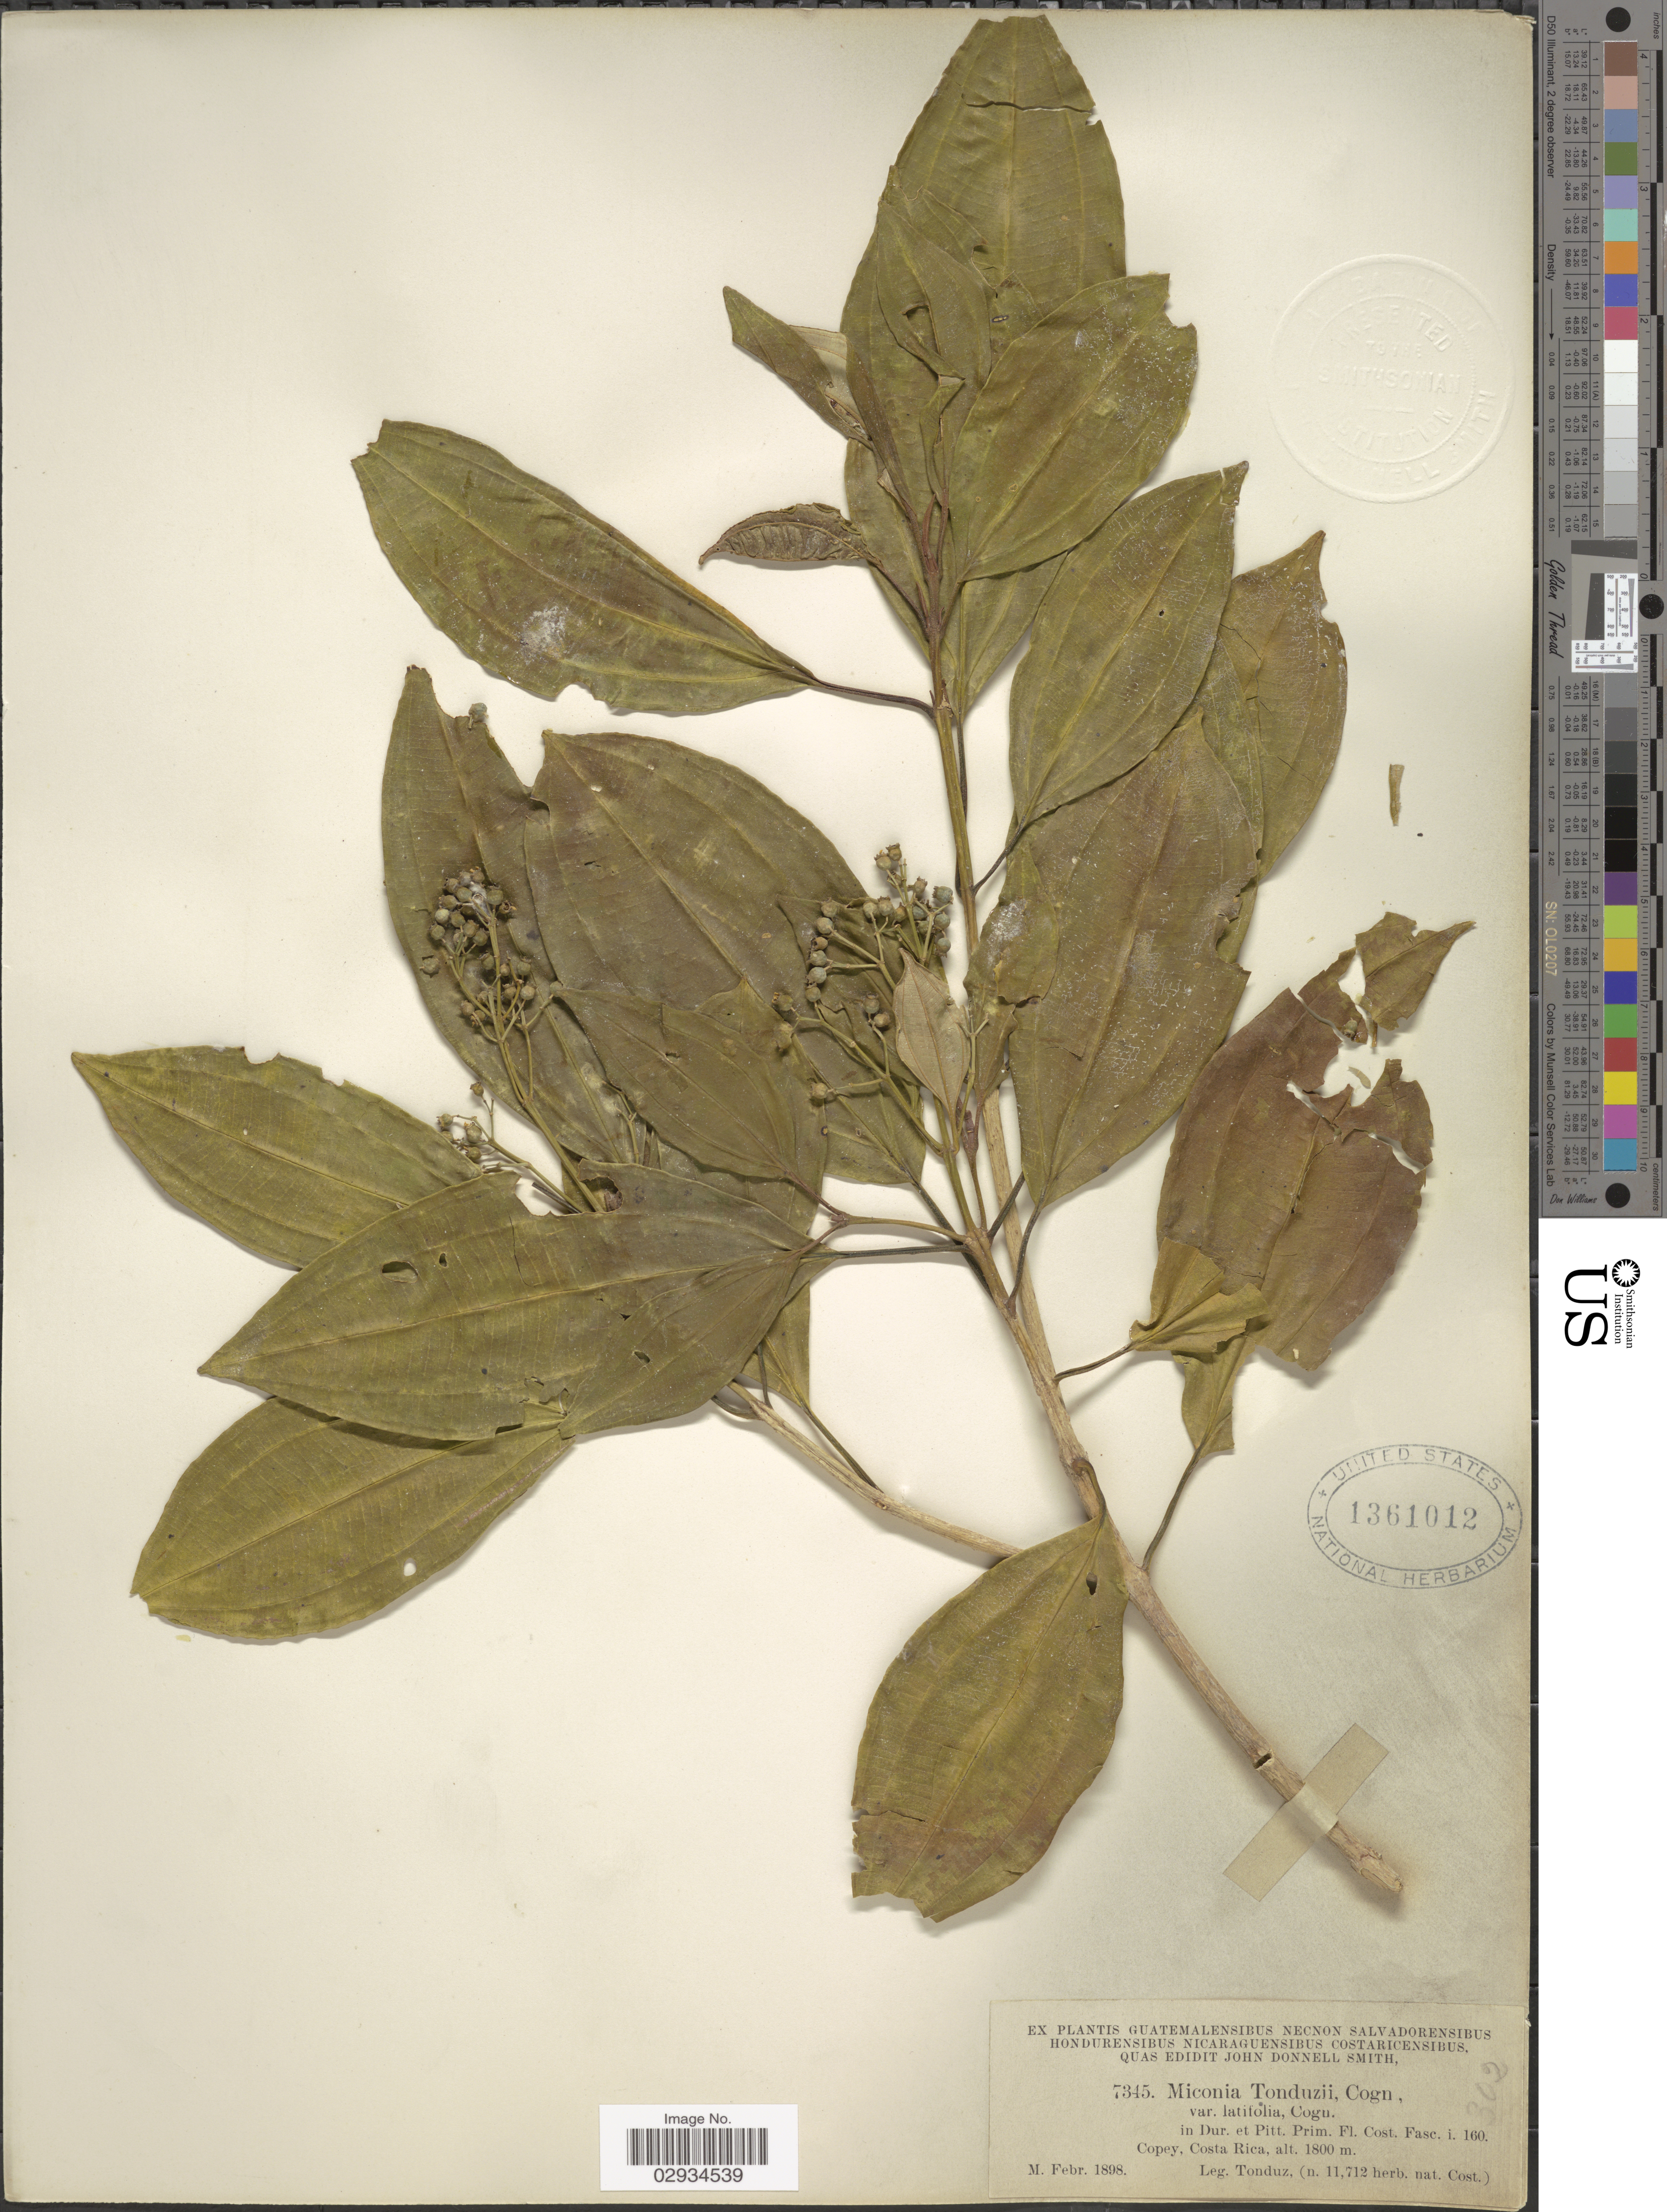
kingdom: Plantae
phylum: Tracheophyta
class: Magnoliopsida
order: Myrtales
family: Melastomataceae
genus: Miconia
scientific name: Miconia tonduzii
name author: Cogn. in A. DC.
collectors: Tonduz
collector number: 7345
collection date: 1898-02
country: Costa Rica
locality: Copey.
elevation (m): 1800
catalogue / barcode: US 1361012